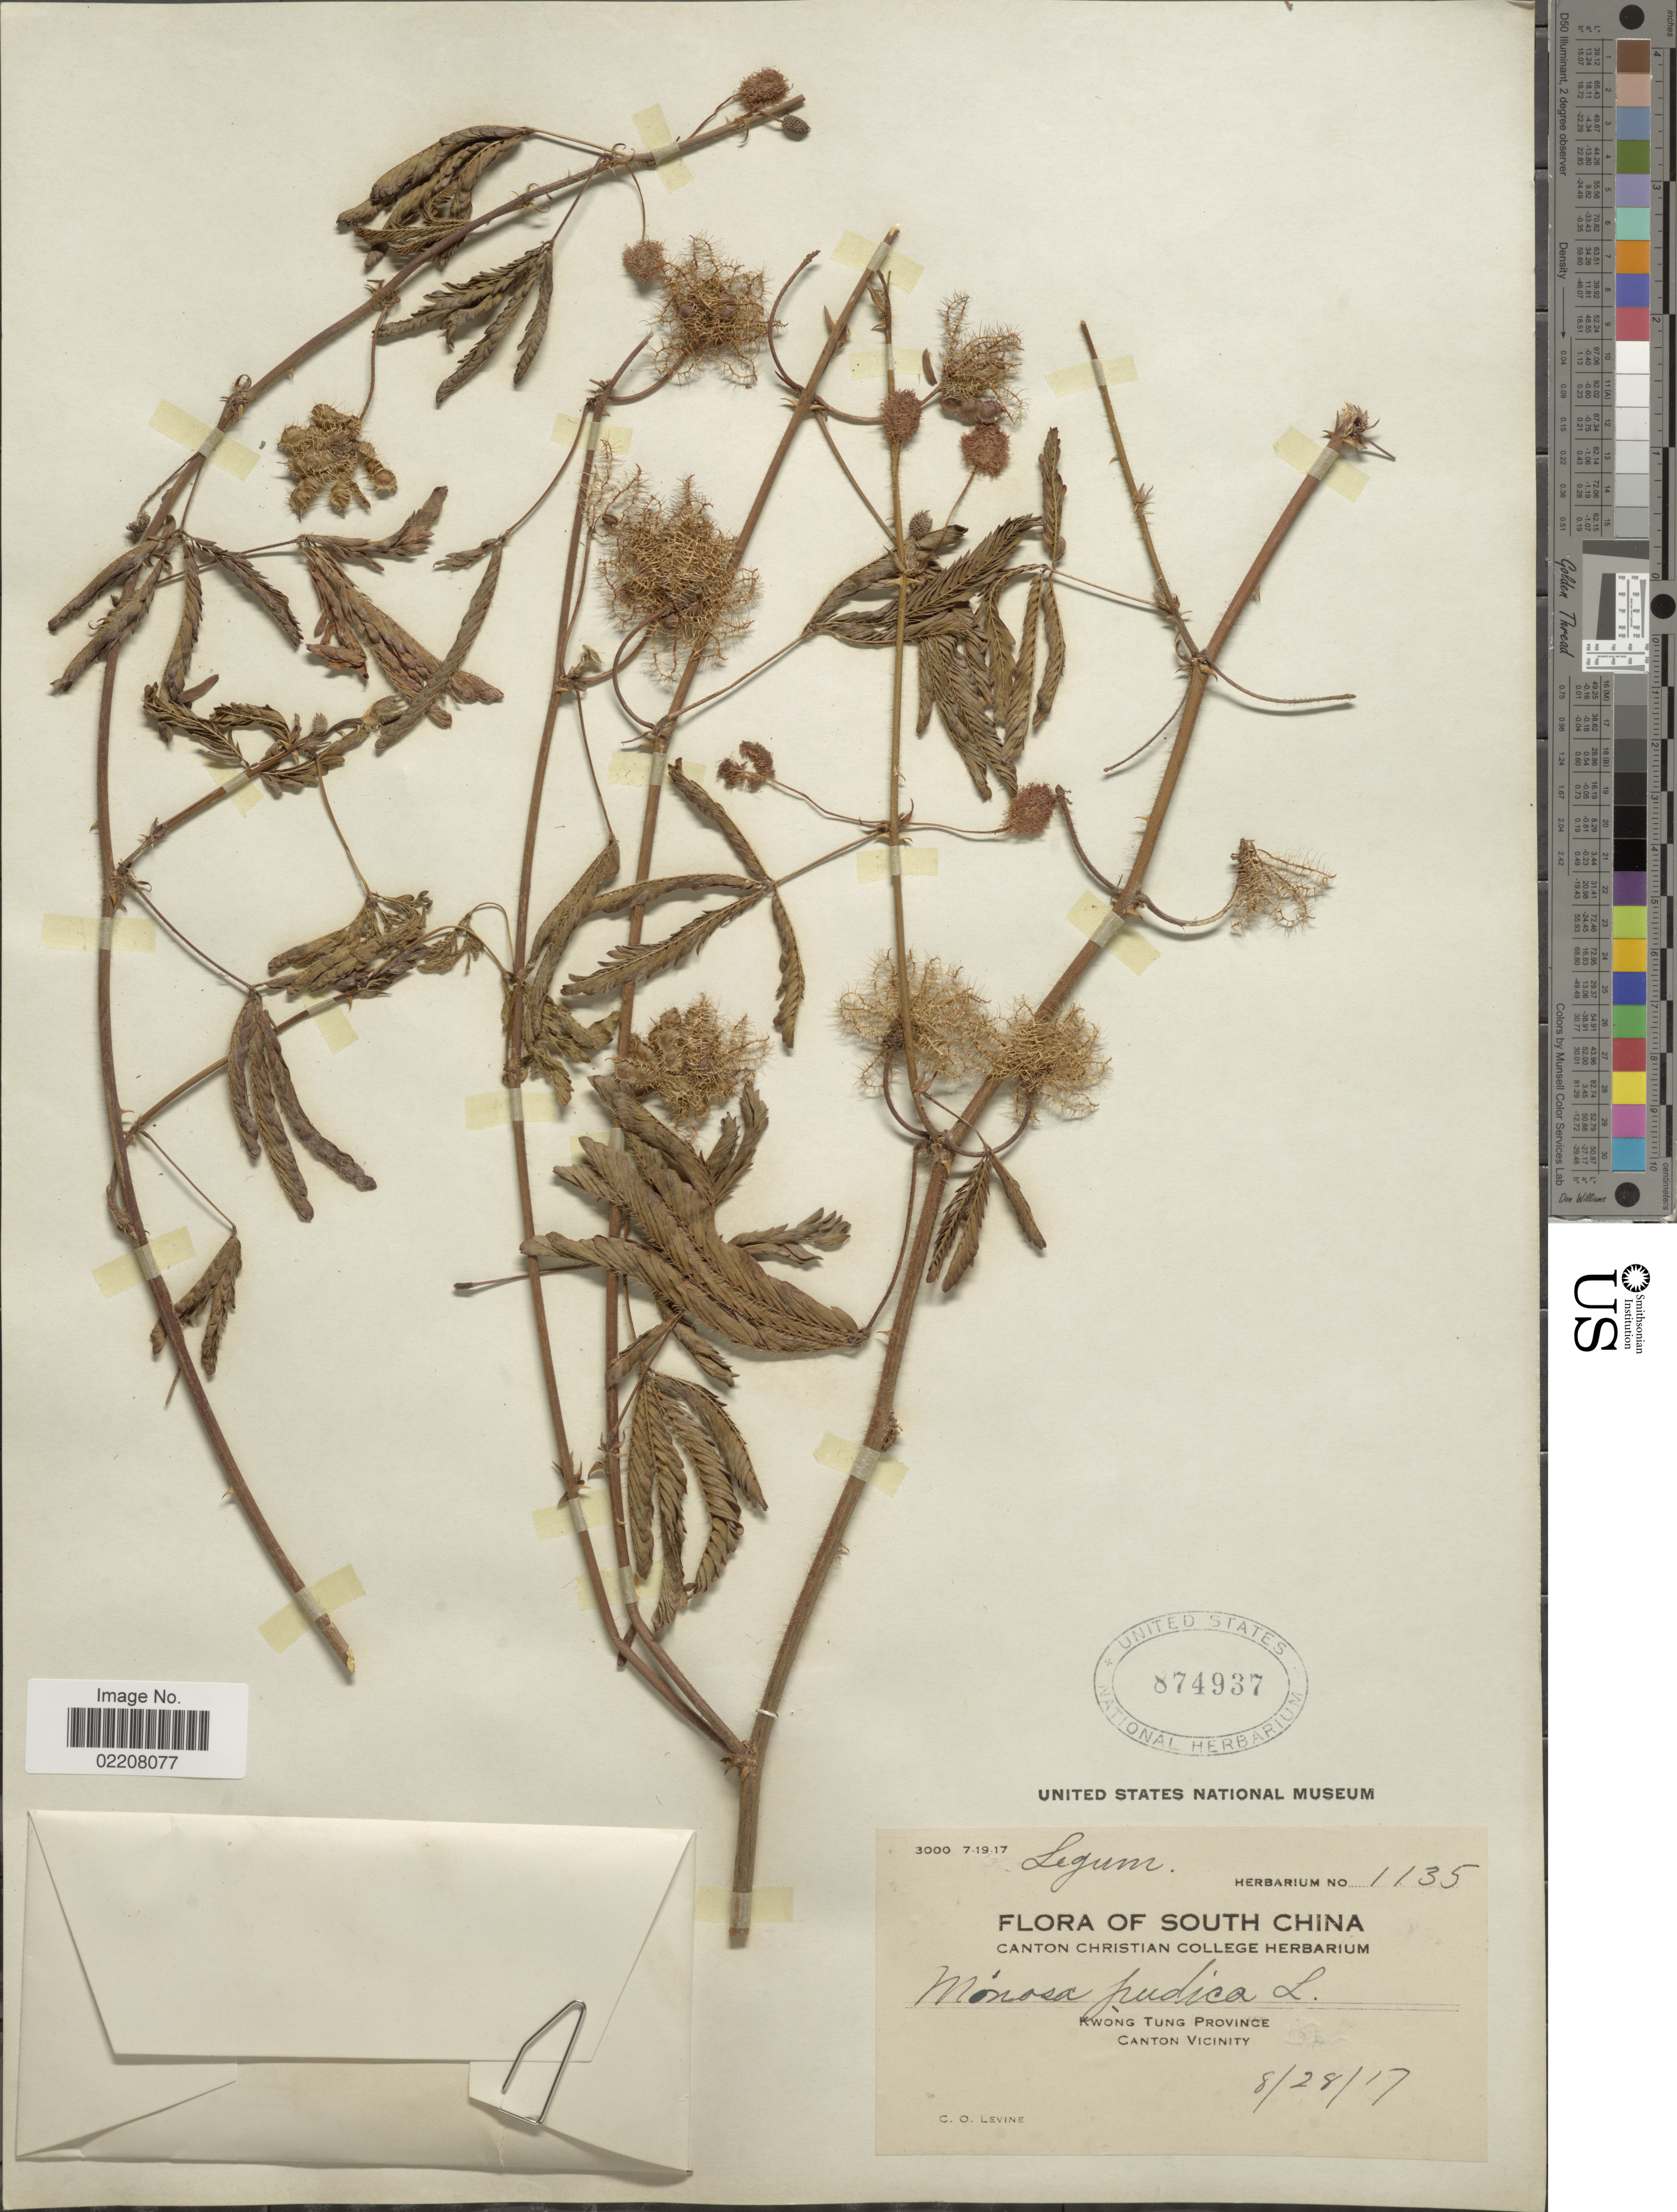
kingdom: Plantae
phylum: Tracheophyta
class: Magnoliopsida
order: Fabales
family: Fabaceae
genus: Mimosa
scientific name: Mimosa pudica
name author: L.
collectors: C. O. Levine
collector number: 1135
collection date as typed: Transcribed d/m/y: 28/8/17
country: China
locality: South China, Kwong Tung Province, Canton Vicinity.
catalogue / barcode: US 874937